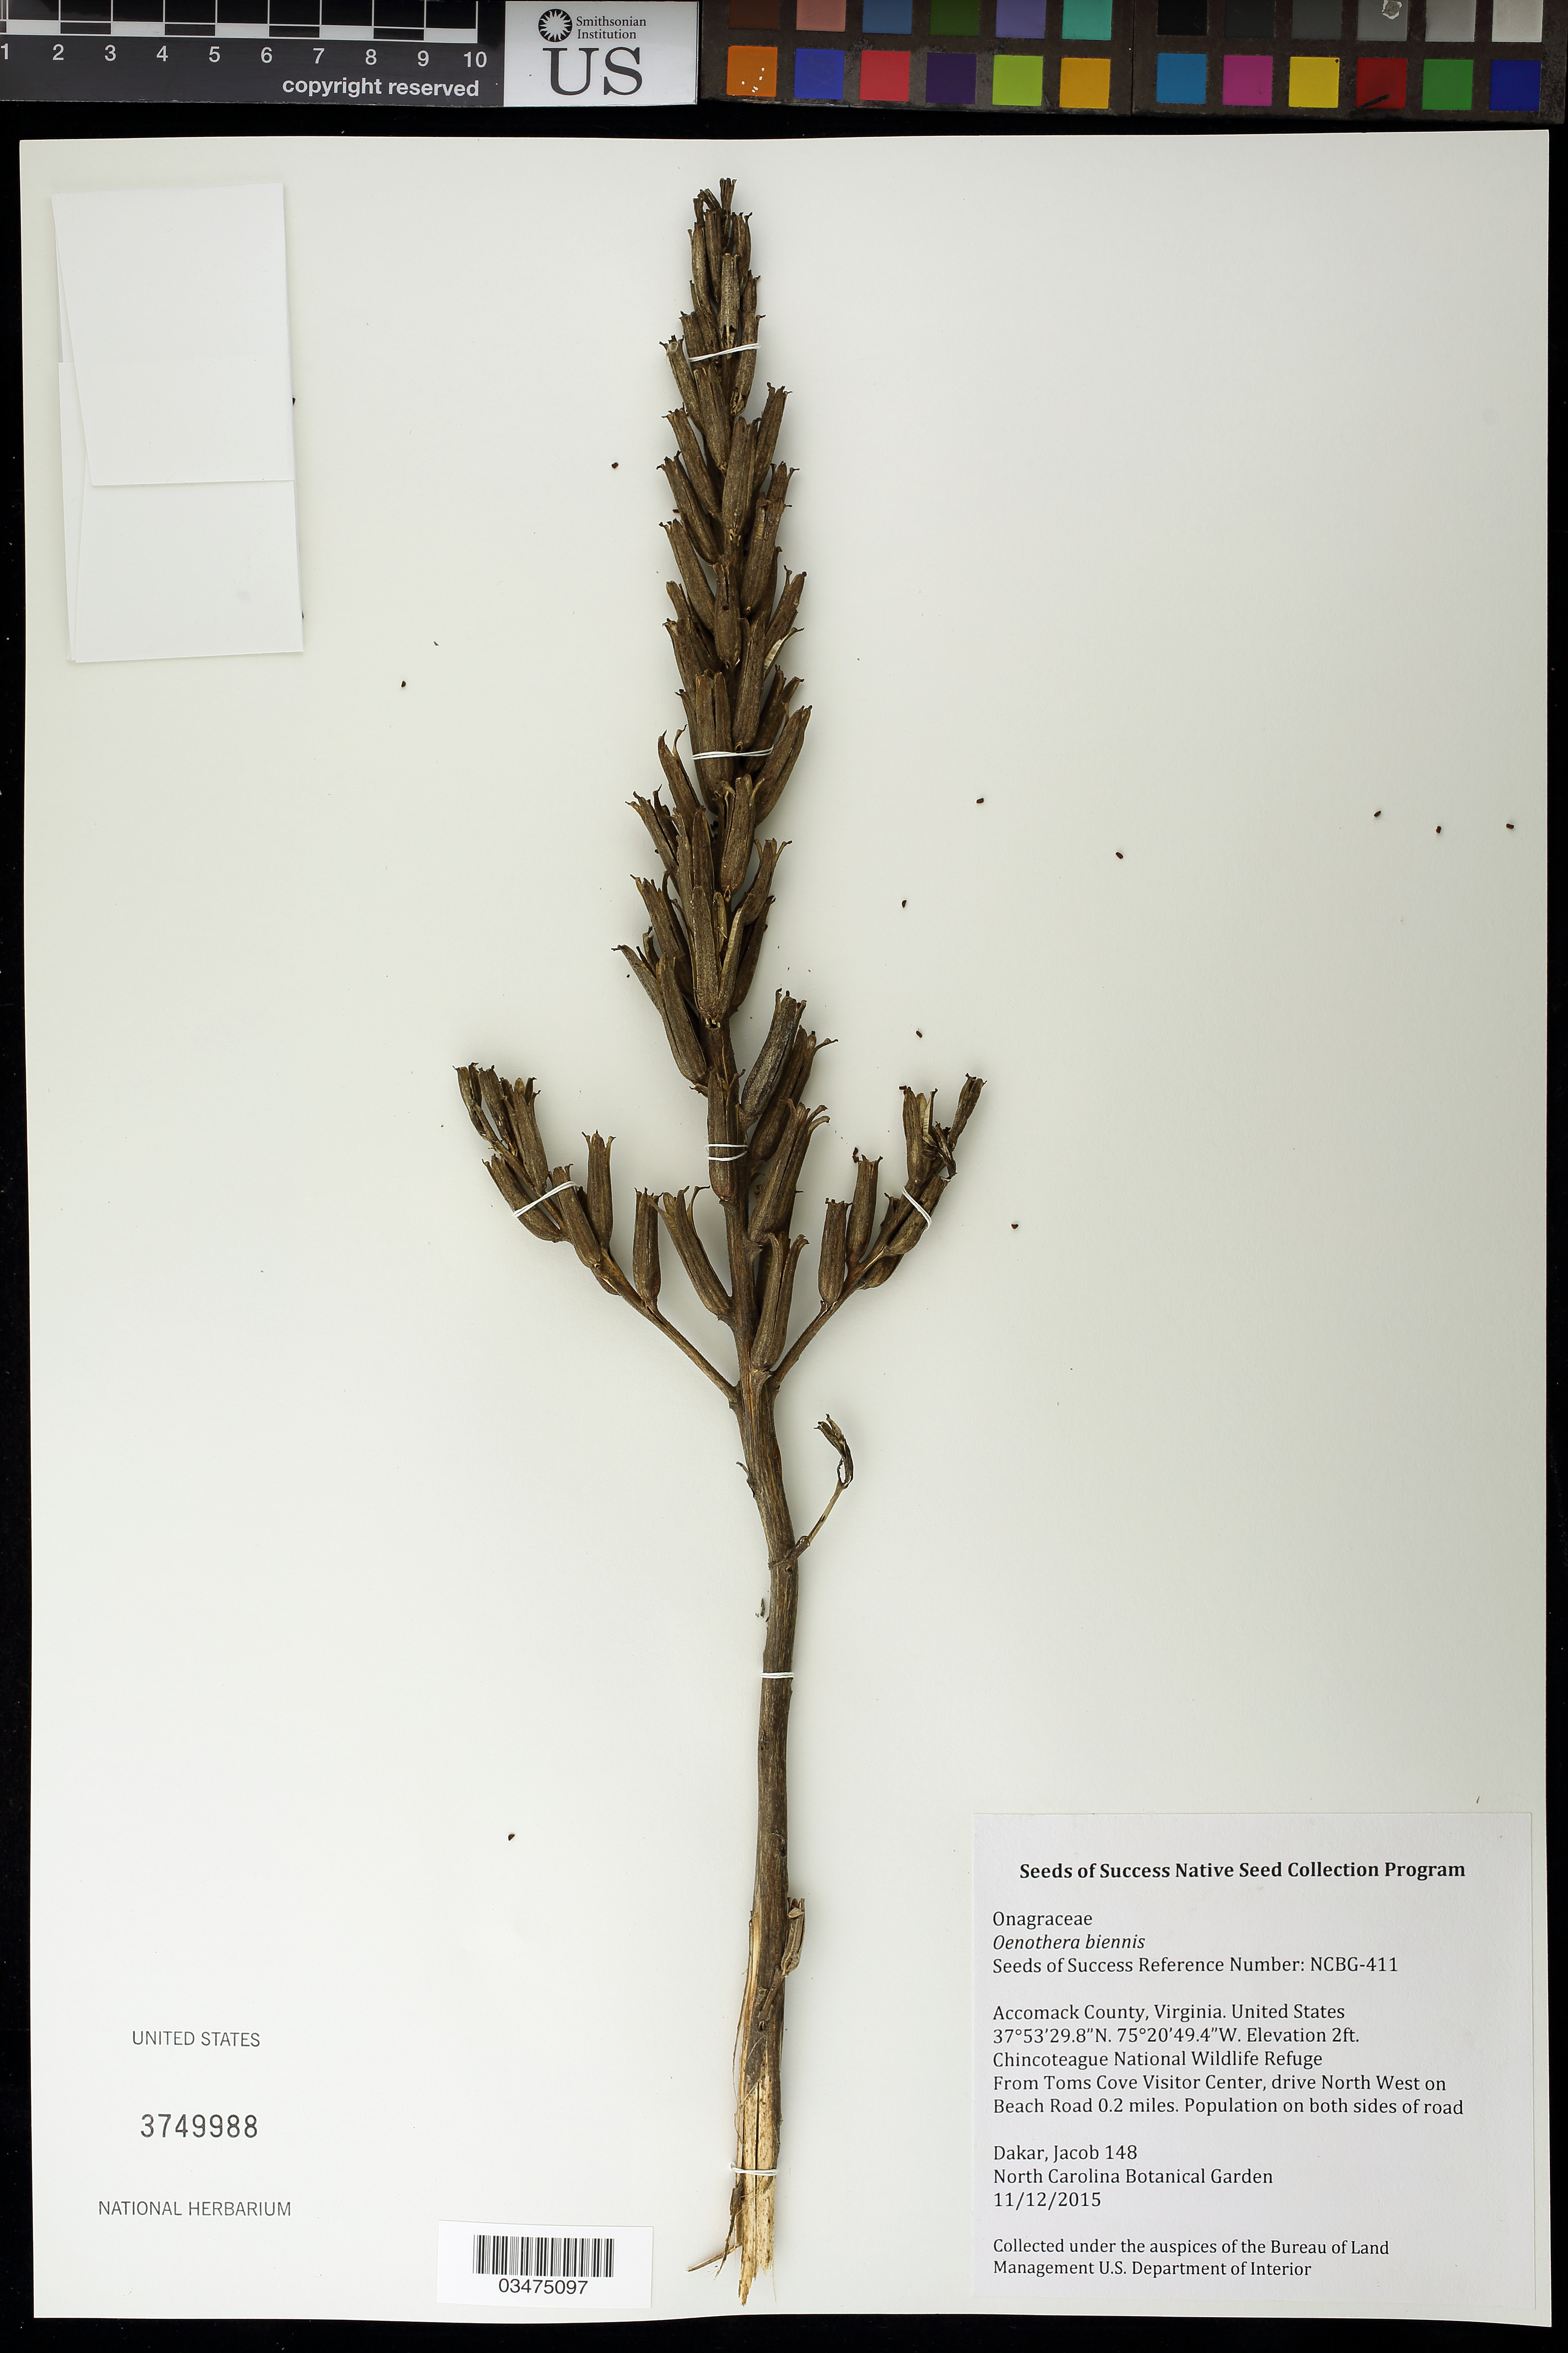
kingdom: Plantae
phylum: Tracheophyta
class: Magnoliopsida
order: Myrtales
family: Onagraceae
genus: Oenothera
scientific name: Oenothera biennis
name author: L.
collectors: J. Dakar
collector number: NCBG-411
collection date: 2015-11-12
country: United States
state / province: Virginia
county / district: Accomack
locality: Chincoteague National Wildlife Refuge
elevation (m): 1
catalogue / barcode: US 3749988